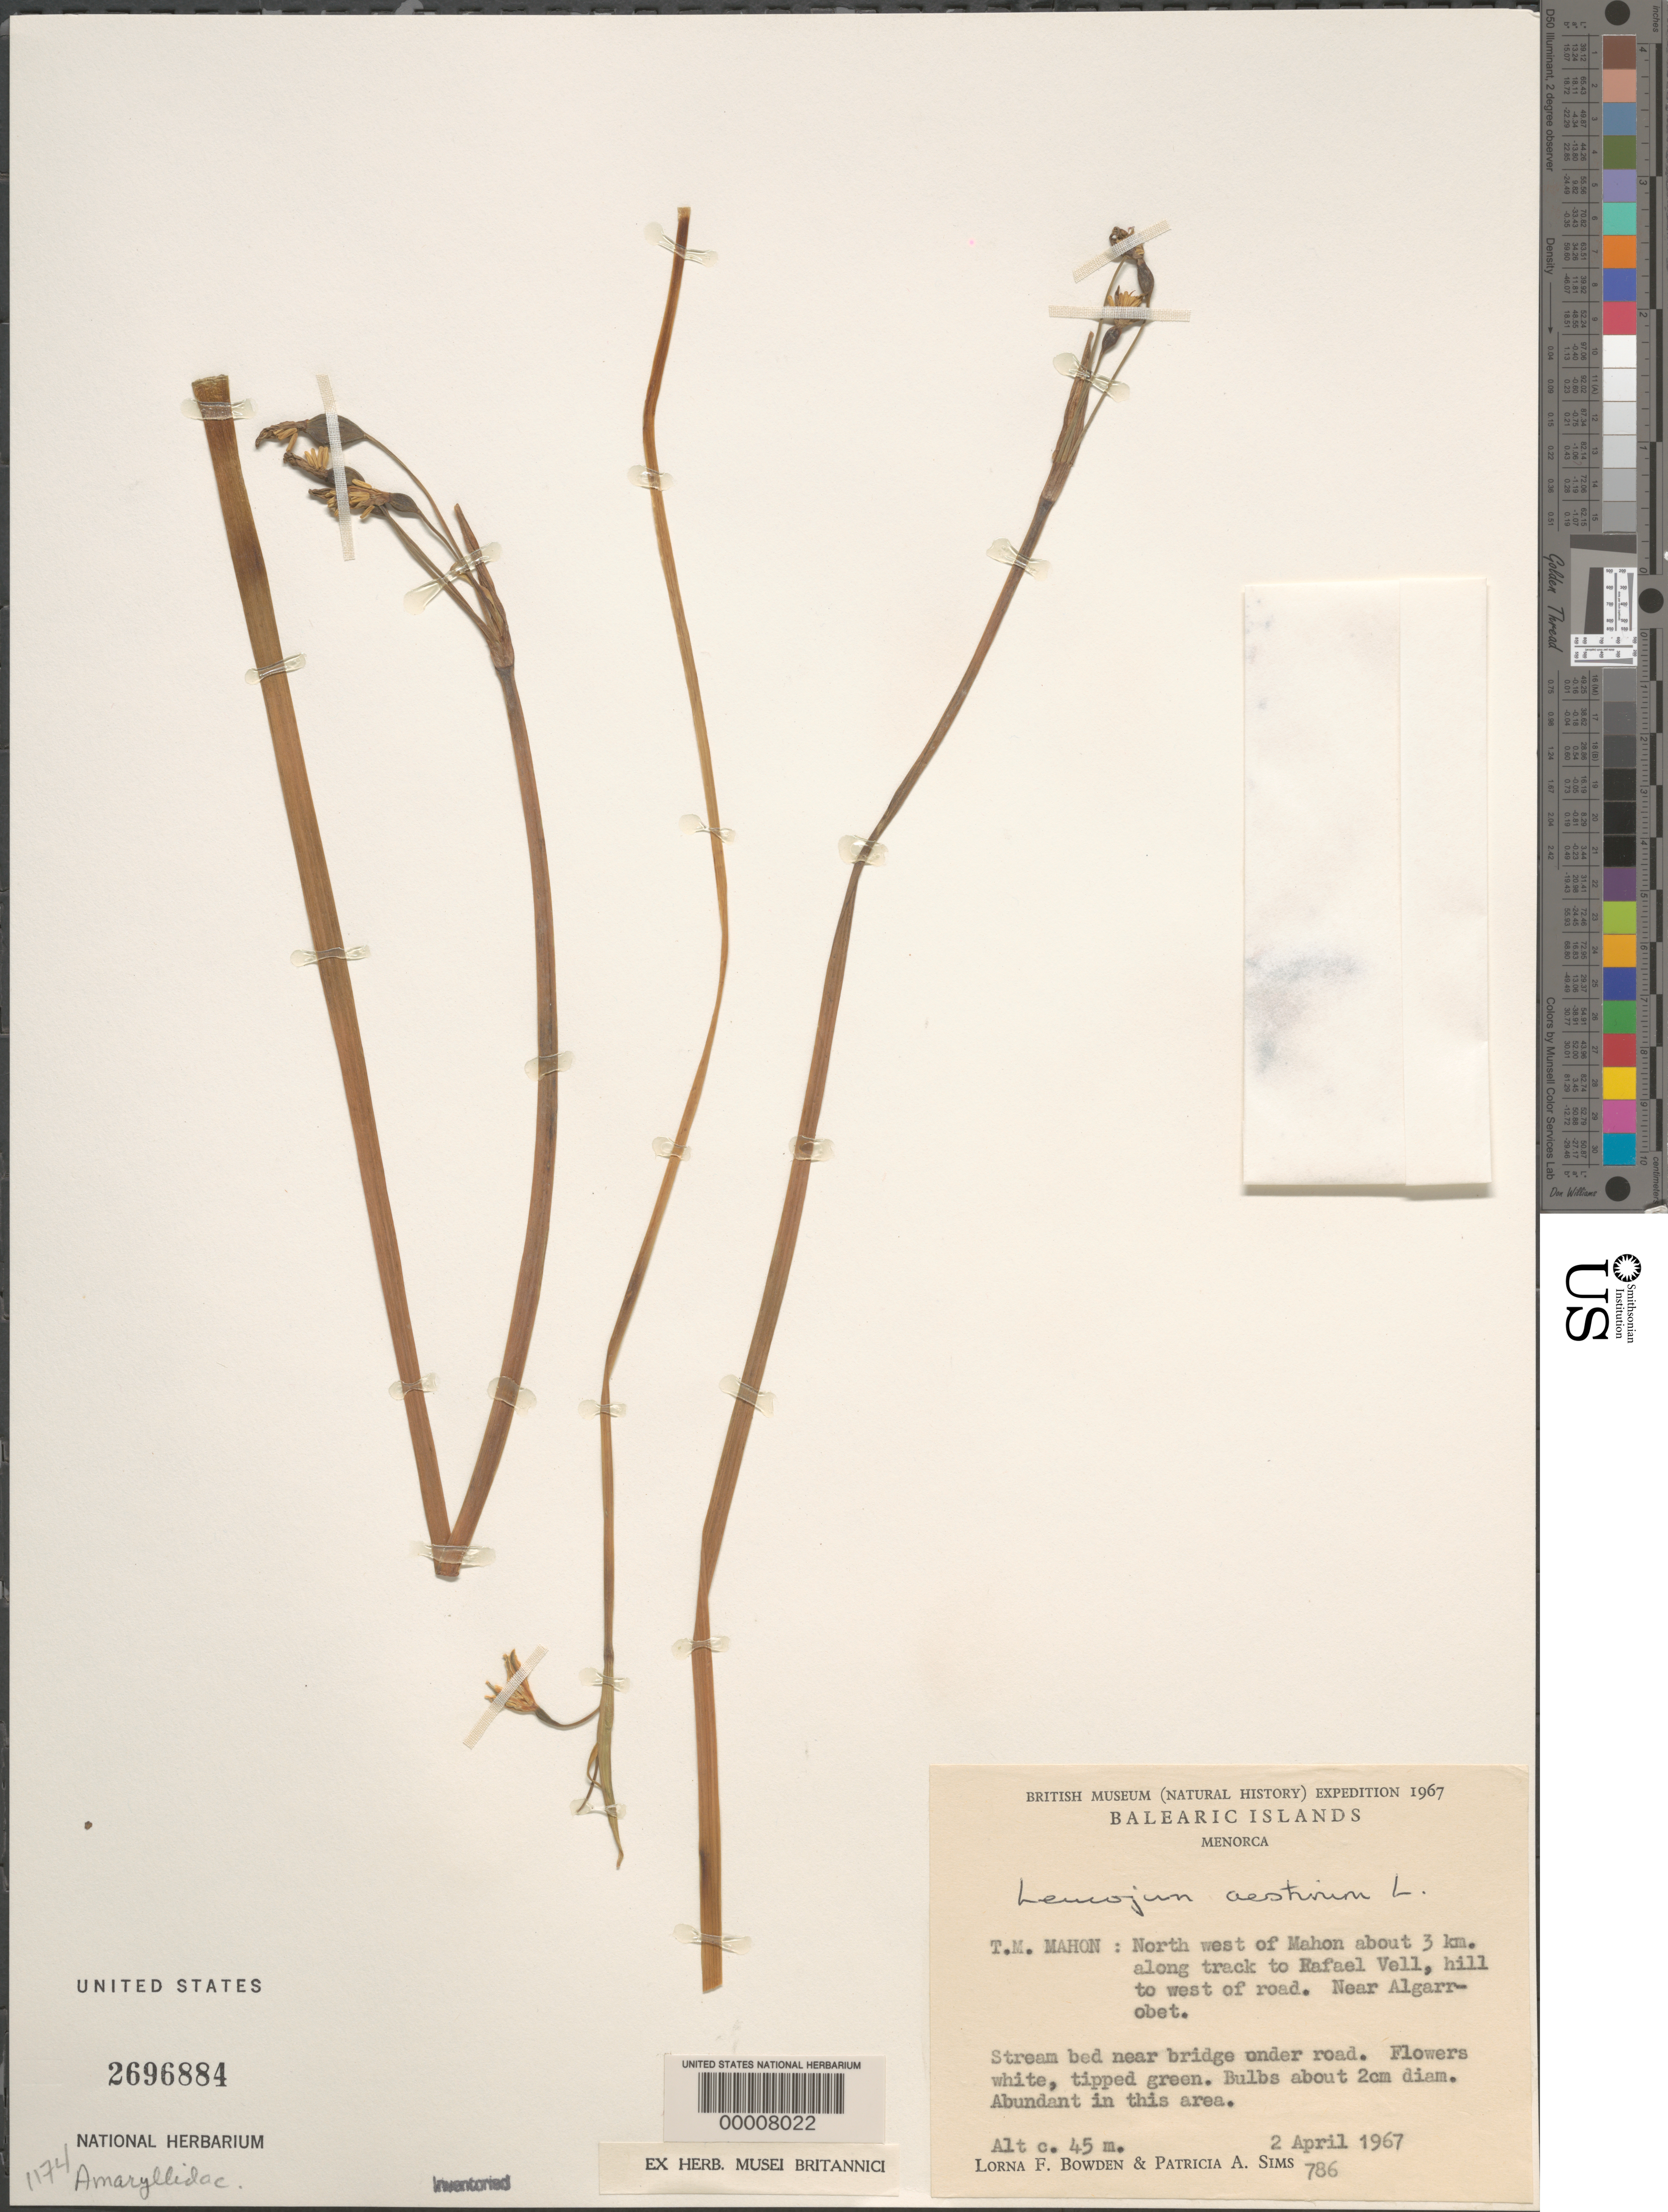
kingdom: Plantae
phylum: Tracheophyta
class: Liliopsida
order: Asparagales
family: Amaryllidaceae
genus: Leucojum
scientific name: Leucojum aestivum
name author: L.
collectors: L. F. Bowden & P. A. Sims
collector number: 786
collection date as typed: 02 Apr 1967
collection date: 1967-04-02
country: Spain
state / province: Islas Baleares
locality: Nw of mahon, about 3 km along track to rafael vell. near algarrobet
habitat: Stream bed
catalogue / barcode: US 2696884